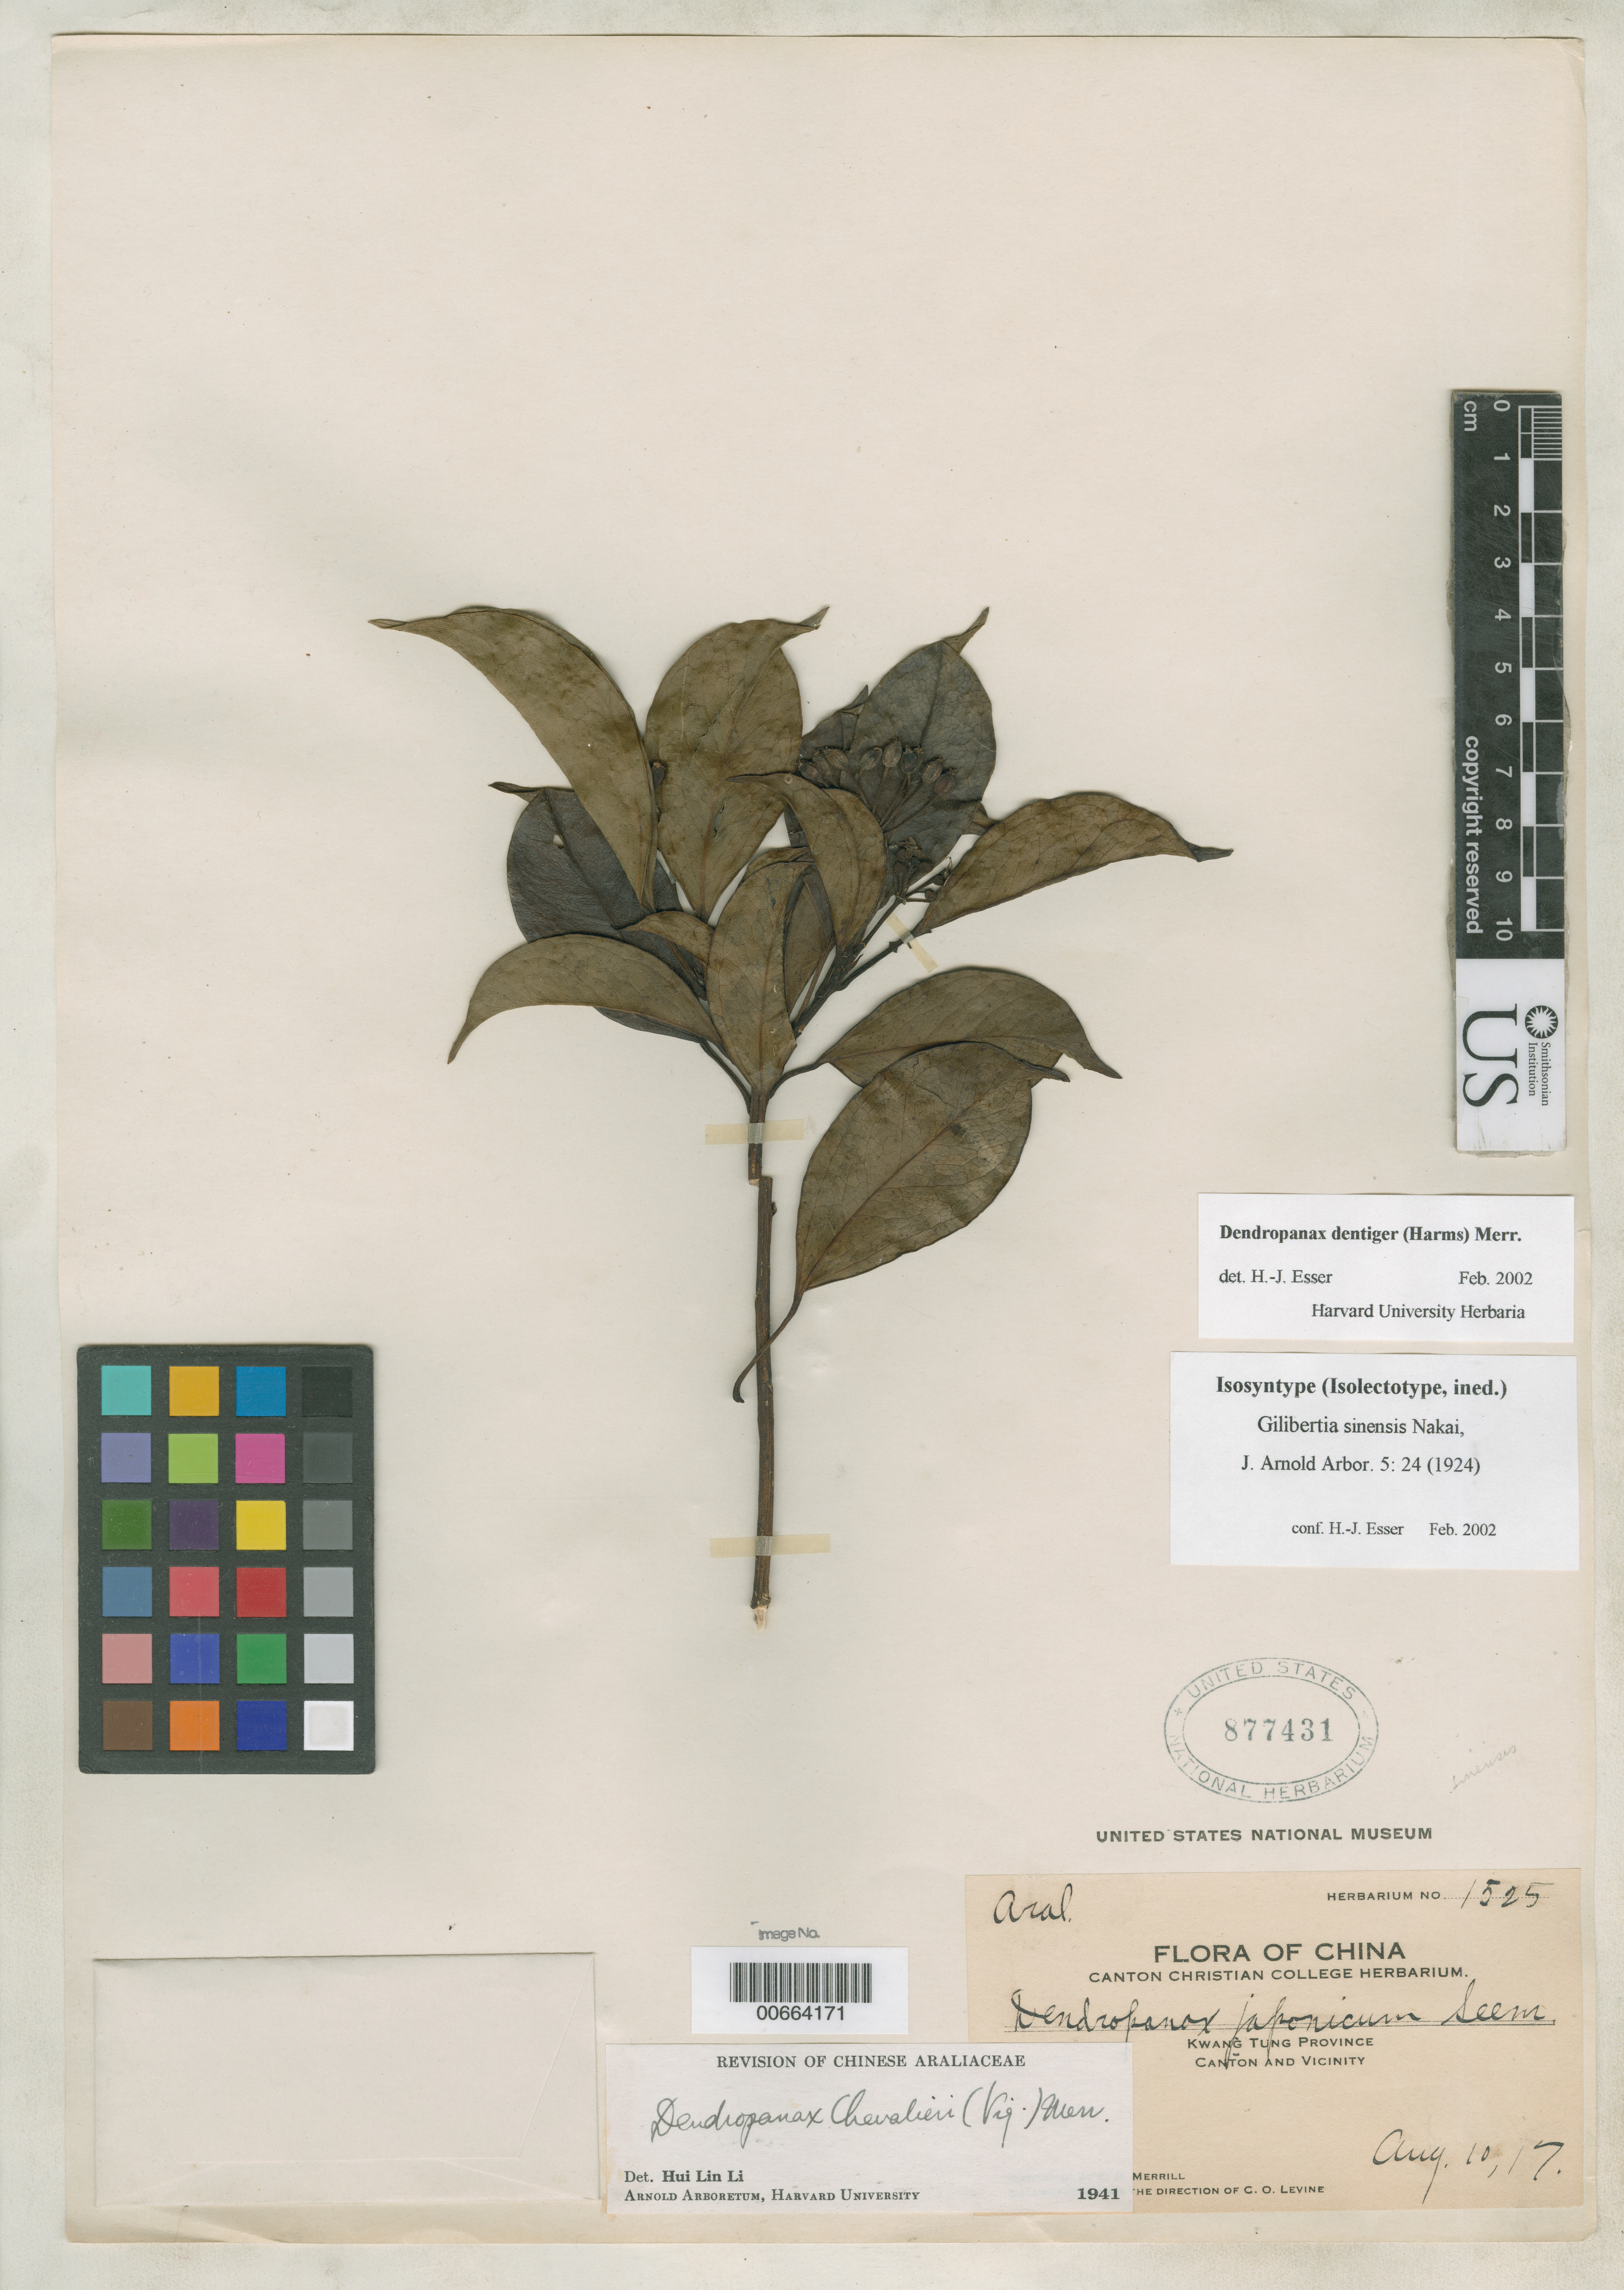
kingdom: Plantae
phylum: Tracheophyta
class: Magnoliopsida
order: Apiales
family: Araliaceae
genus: Gilibertia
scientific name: Gilibertia sinensis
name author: Nakai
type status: Isosyntype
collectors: E. D. Merrill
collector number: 1525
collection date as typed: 10 Aug 1917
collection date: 1917-08-10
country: China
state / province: Guangdong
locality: Canton and vicinity.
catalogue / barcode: US 877431